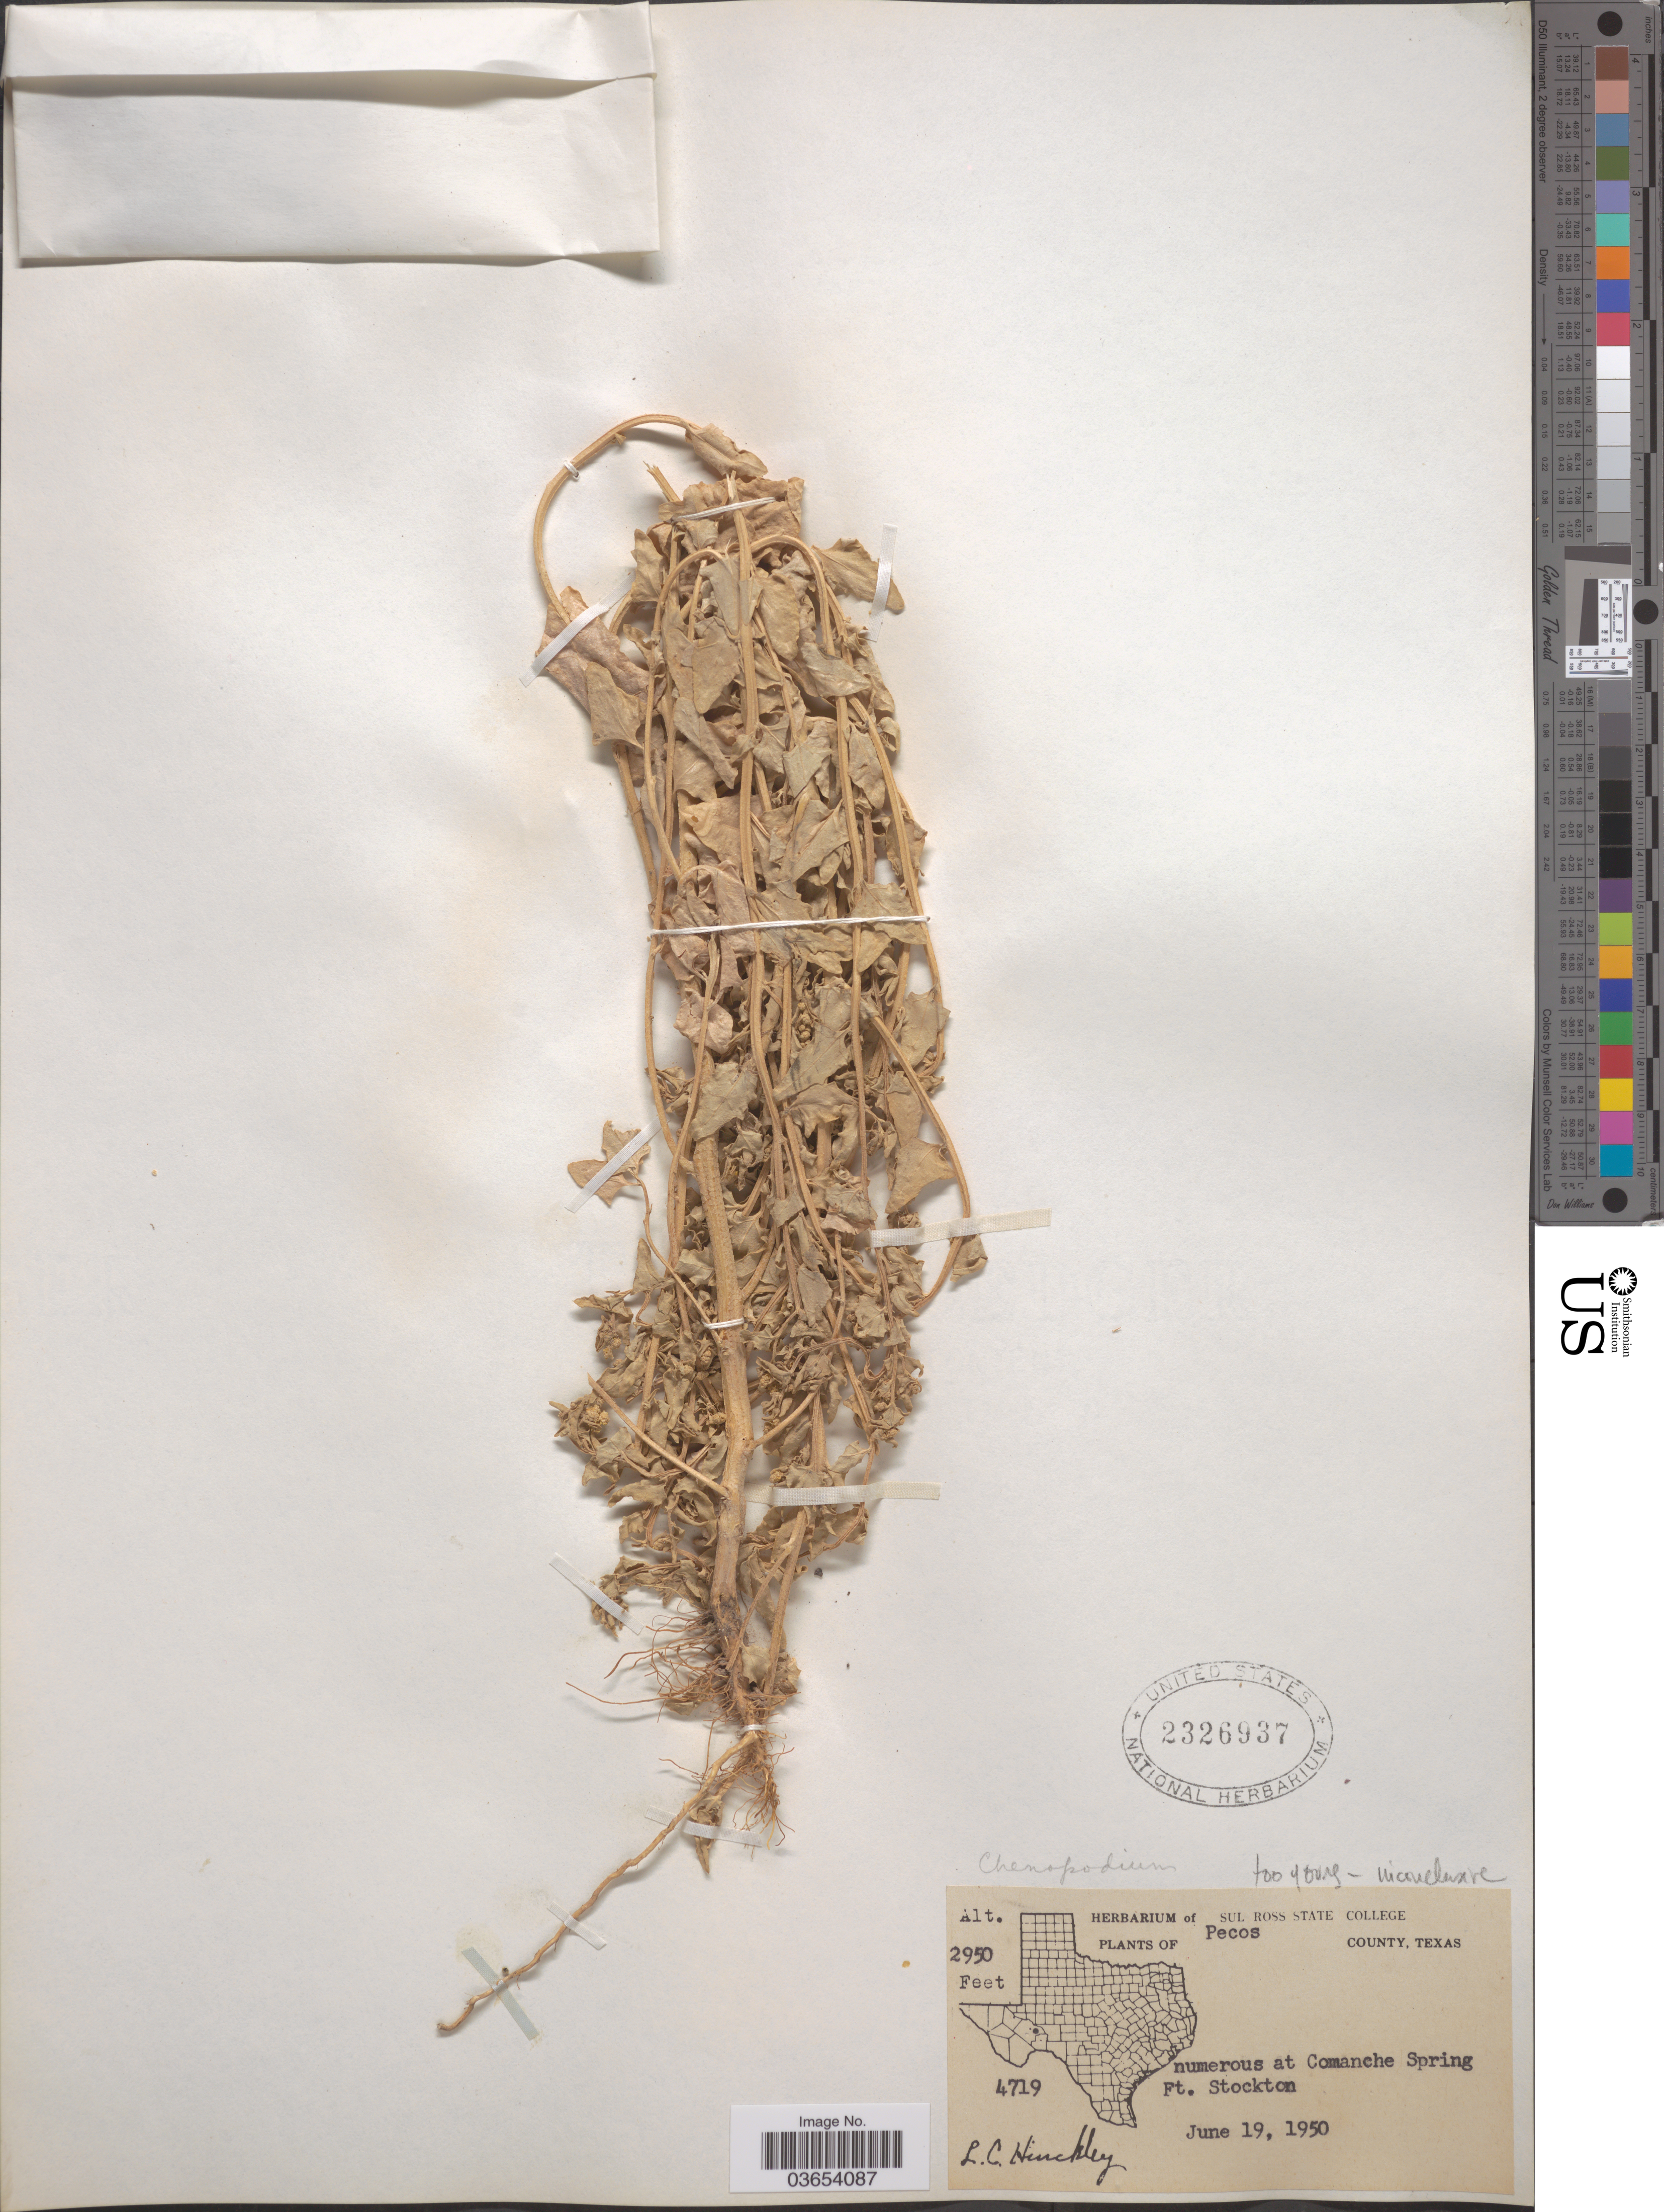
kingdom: Plantae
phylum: Tracheophyta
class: Magnoliopsida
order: Caryophyllales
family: Amaranthaceae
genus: Chenopodium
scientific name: Chenopodium sp.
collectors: L. Hinckley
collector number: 4719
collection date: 1950-06-19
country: United States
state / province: Texas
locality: Pecos County. Numerous at Comanche Spring, Ft. Stockton.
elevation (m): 899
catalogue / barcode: US 2326937